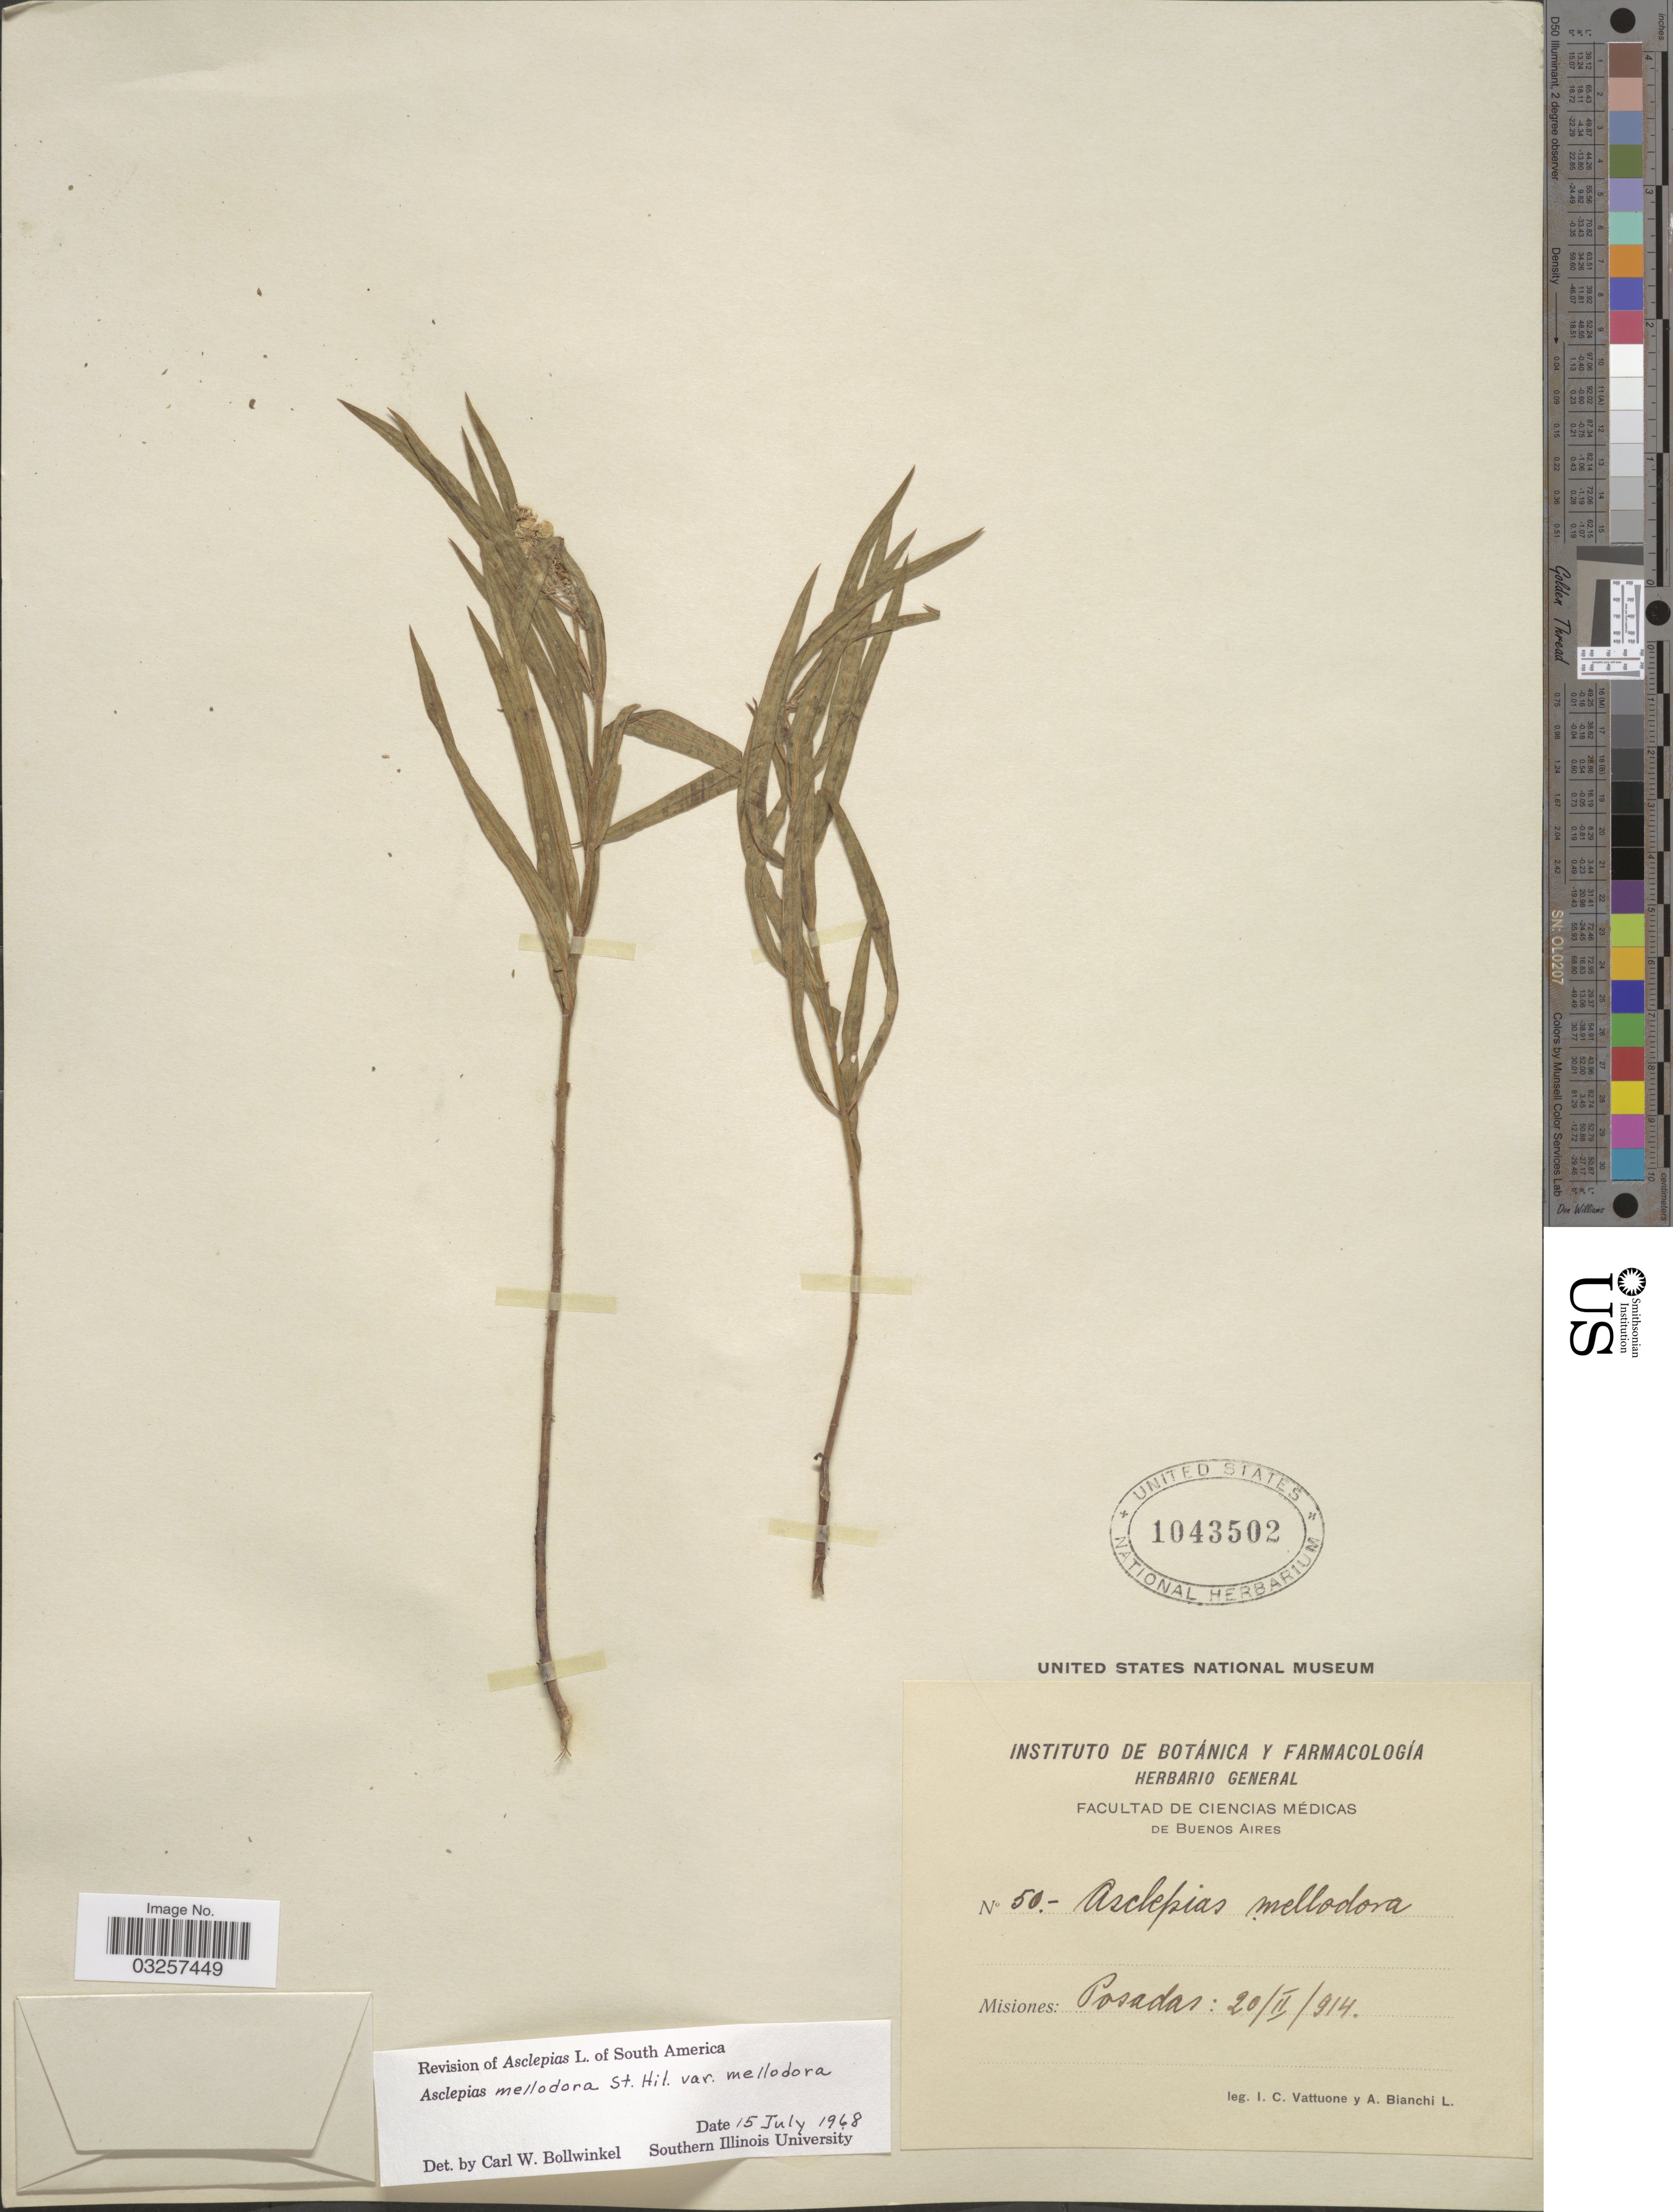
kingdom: Plantae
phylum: Tracheophyta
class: Magnoliopsida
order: Gentianales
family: Apocynaceae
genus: Asclepias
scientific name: Asclepias mellodora var. mellodora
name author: A. St.-Hil.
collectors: I. Vattuone & A. Bianchi L.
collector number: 50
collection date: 1914-02-20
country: Argentina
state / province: Misiones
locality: Misiones: Posadas.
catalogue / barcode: US 1043502